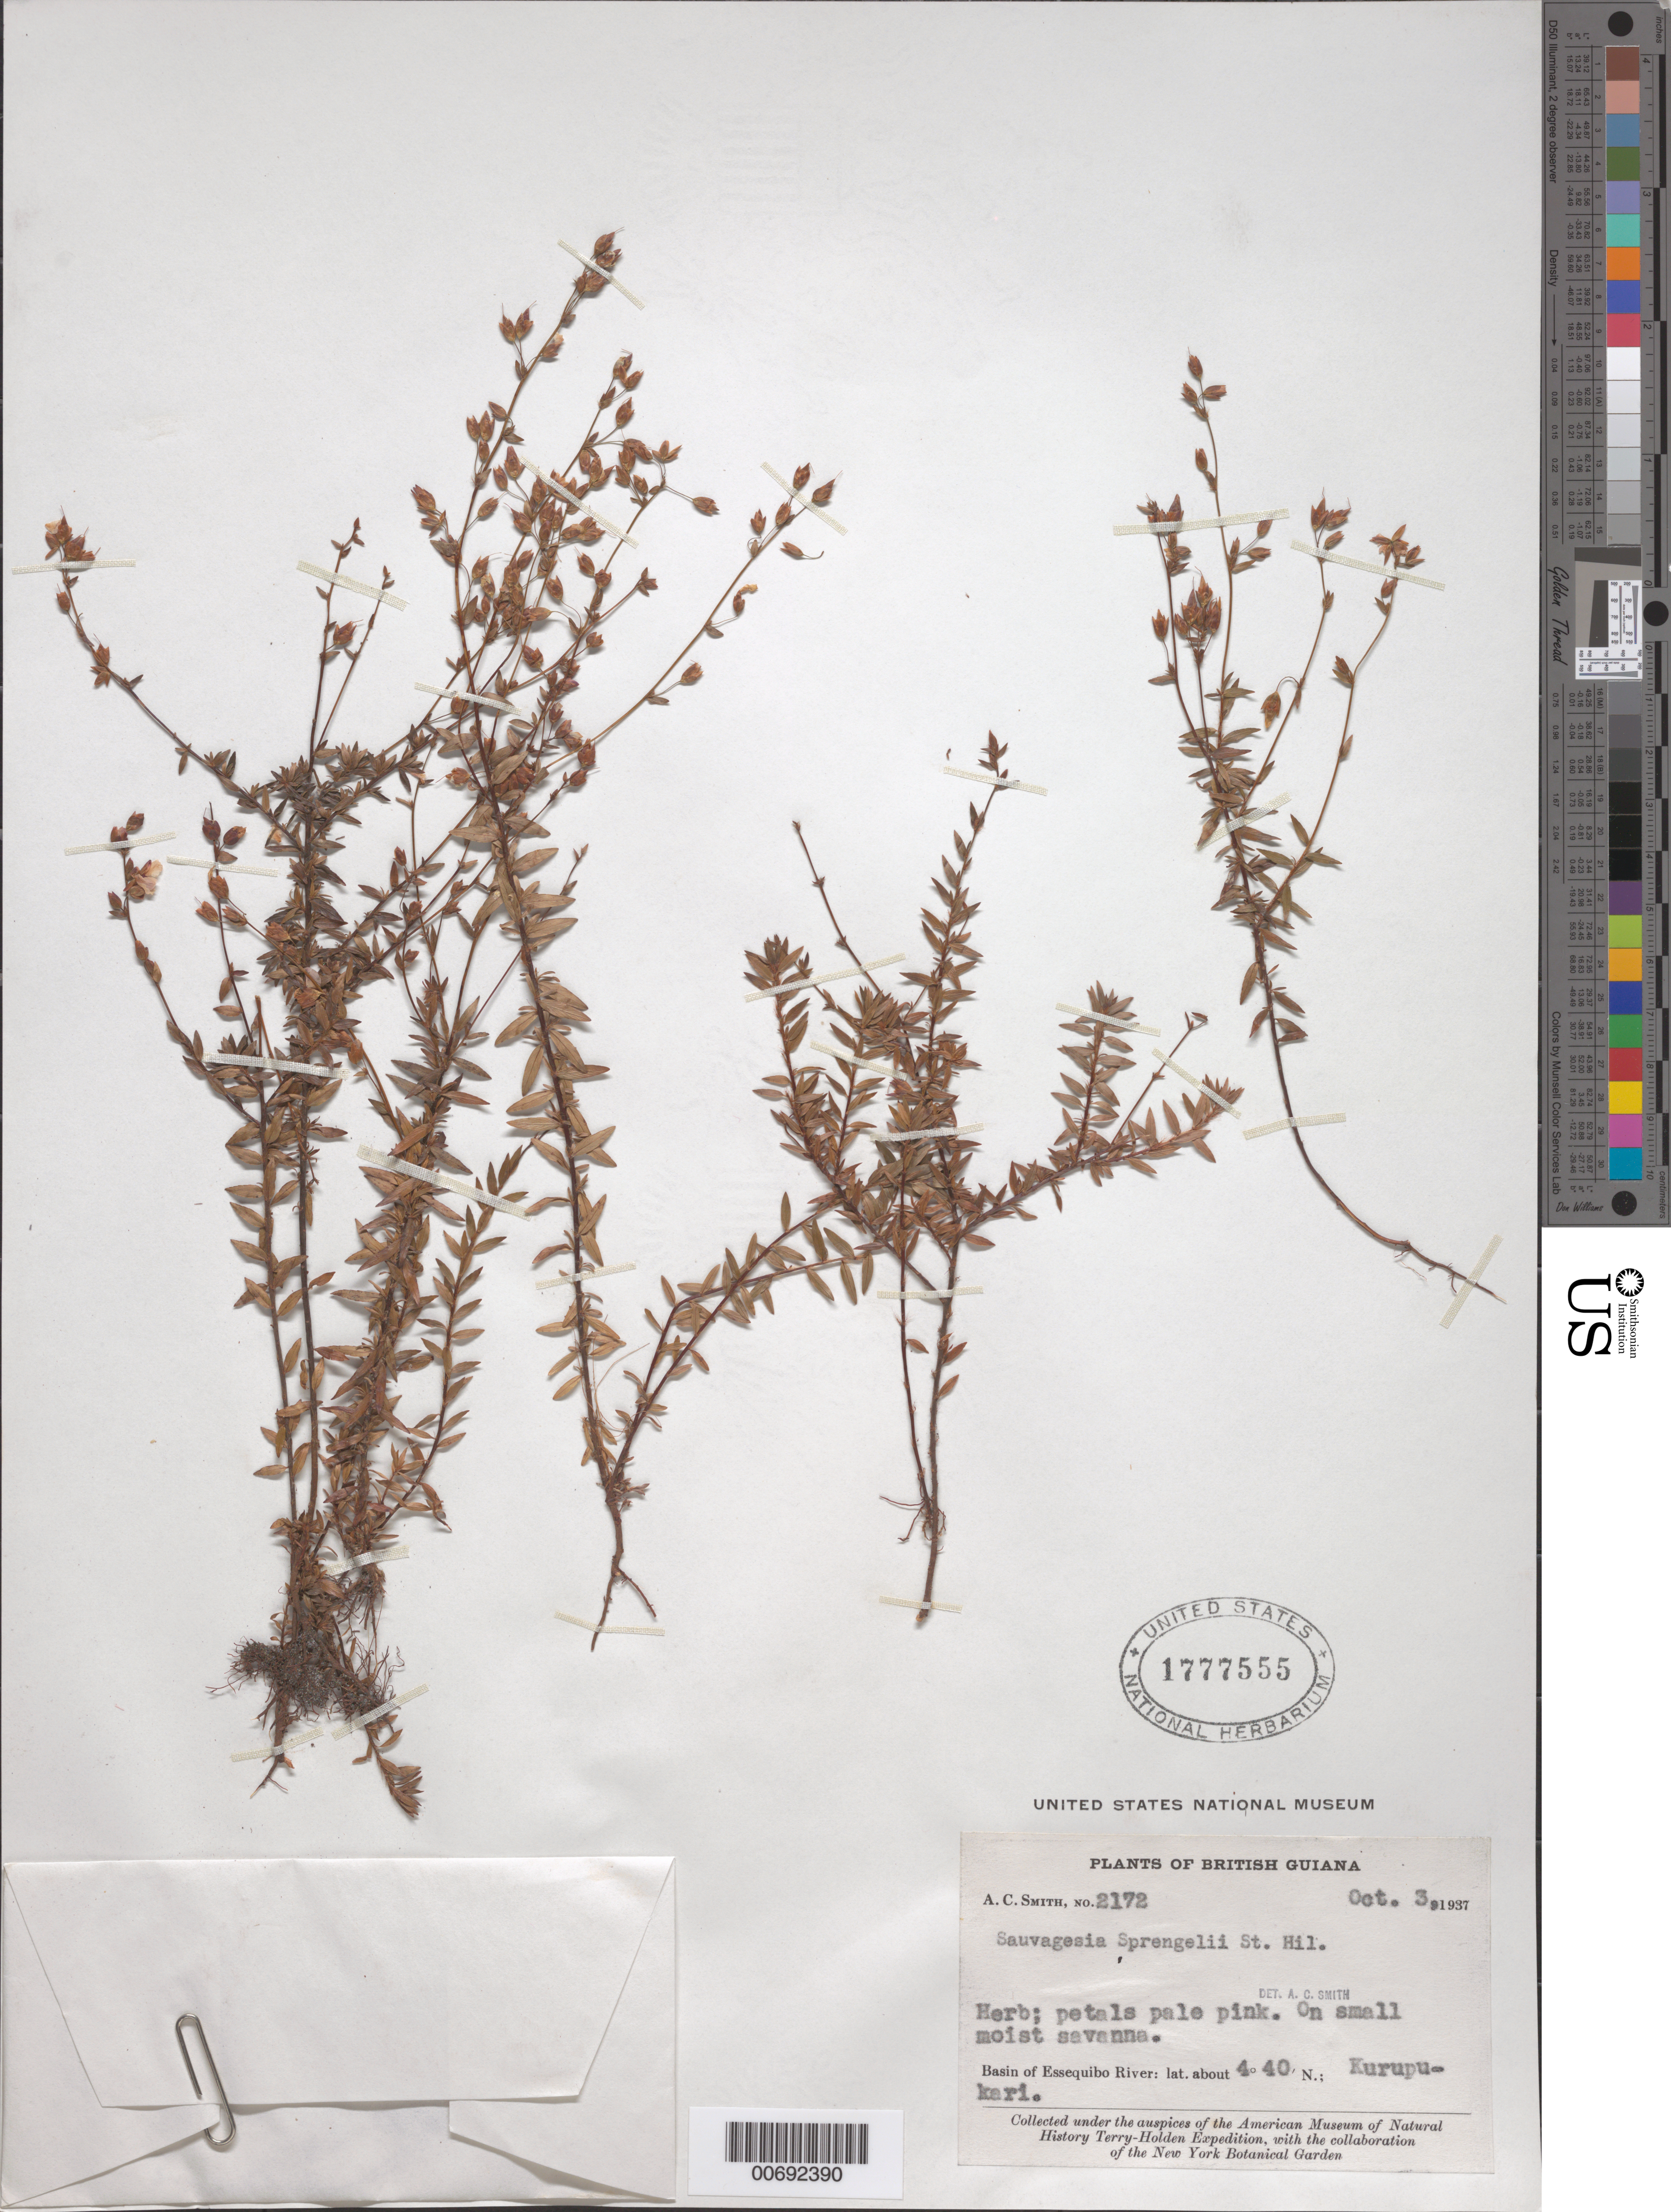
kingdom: Plantae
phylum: Tracheophyta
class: Magnoliopsida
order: Malpighiales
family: Ochnaceae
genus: Sauvagesia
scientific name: Sauvagesia sprengelii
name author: A. St.-Hil.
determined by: Smith, A. C.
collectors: A. C. Smith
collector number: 2172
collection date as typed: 3-Oct-37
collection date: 1937-10-03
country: Guyana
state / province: Potaro-Siparuni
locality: Kurupukari, Essequibo River basin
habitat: Small moist savanna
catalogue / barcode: US 1777555